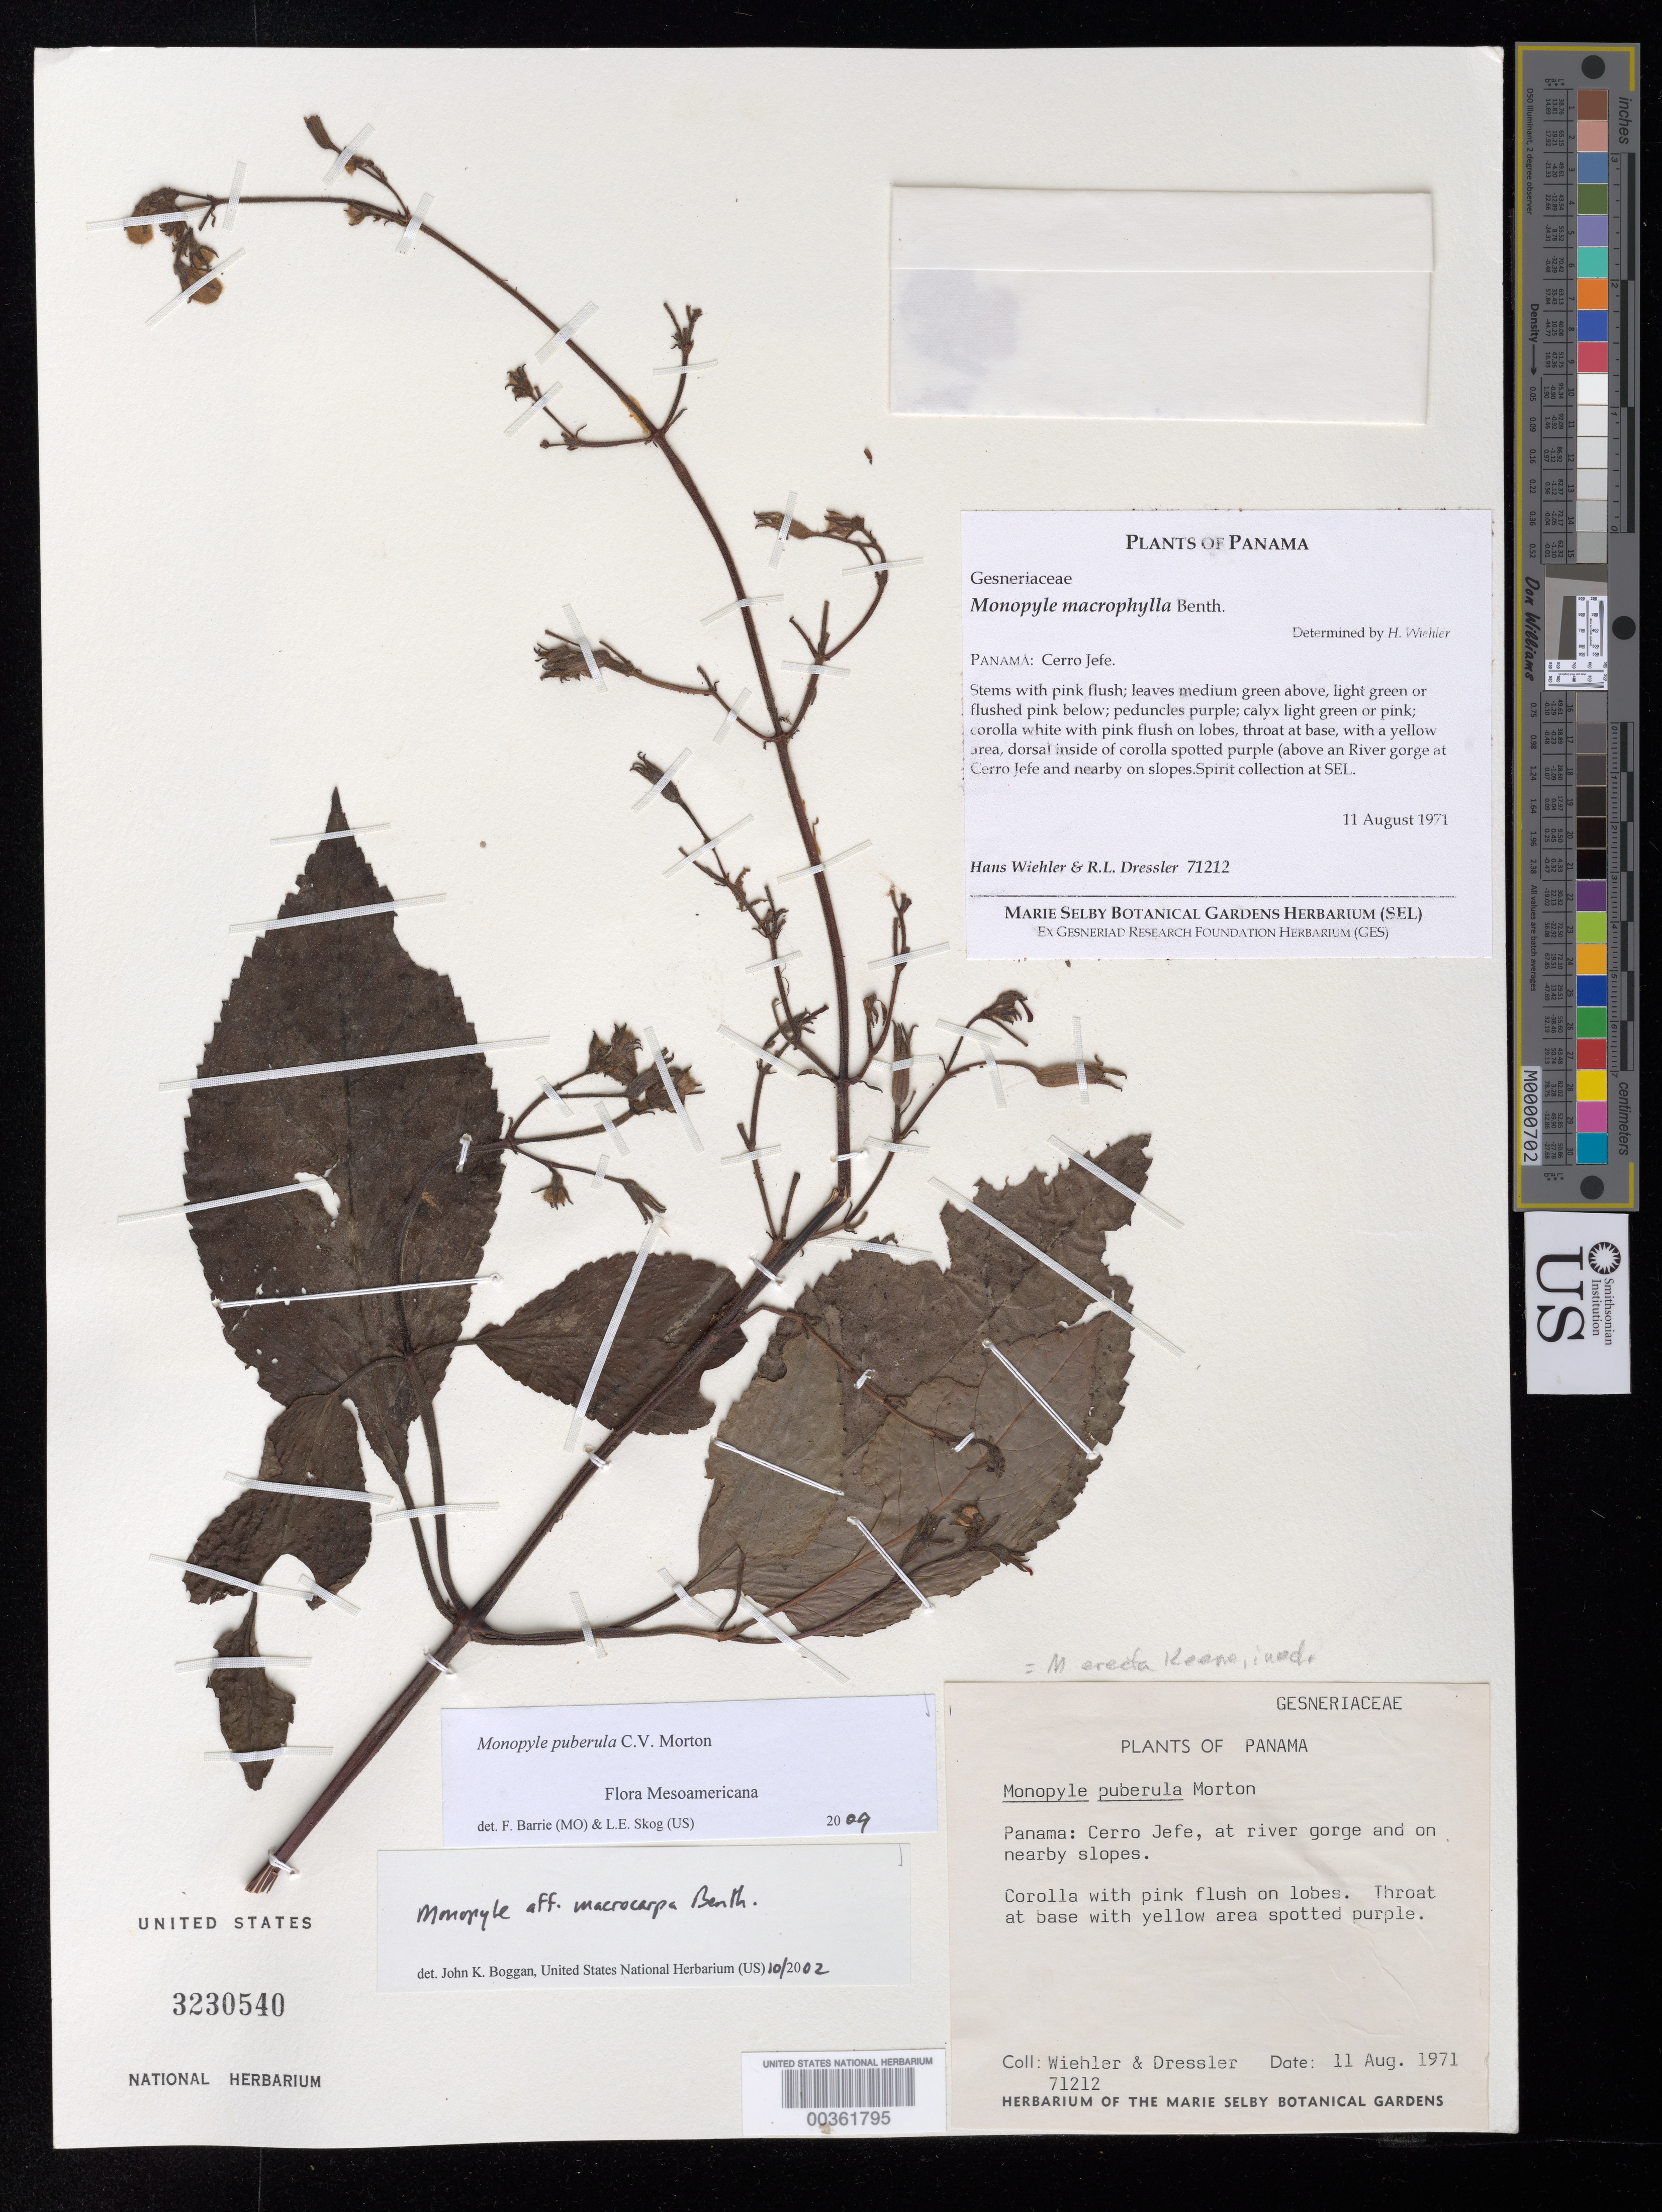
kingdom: Plantae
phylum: Tracheophyta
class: Magnoliopsida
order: Lamiales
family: Gesneriaceae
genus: Monopyle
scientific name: Monopyle puberula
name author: C.V. Morton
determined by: Barrie, F. R.; Skog, Laurence E.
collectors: H. J. Wiehler & R. Dressler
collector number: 71212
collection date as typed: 11 Aug 1971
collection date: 1971-08-11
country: Panama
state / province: Panamá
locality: Cerro Jefe, at river gorge and on nearby slopes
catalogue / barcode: US 3230540